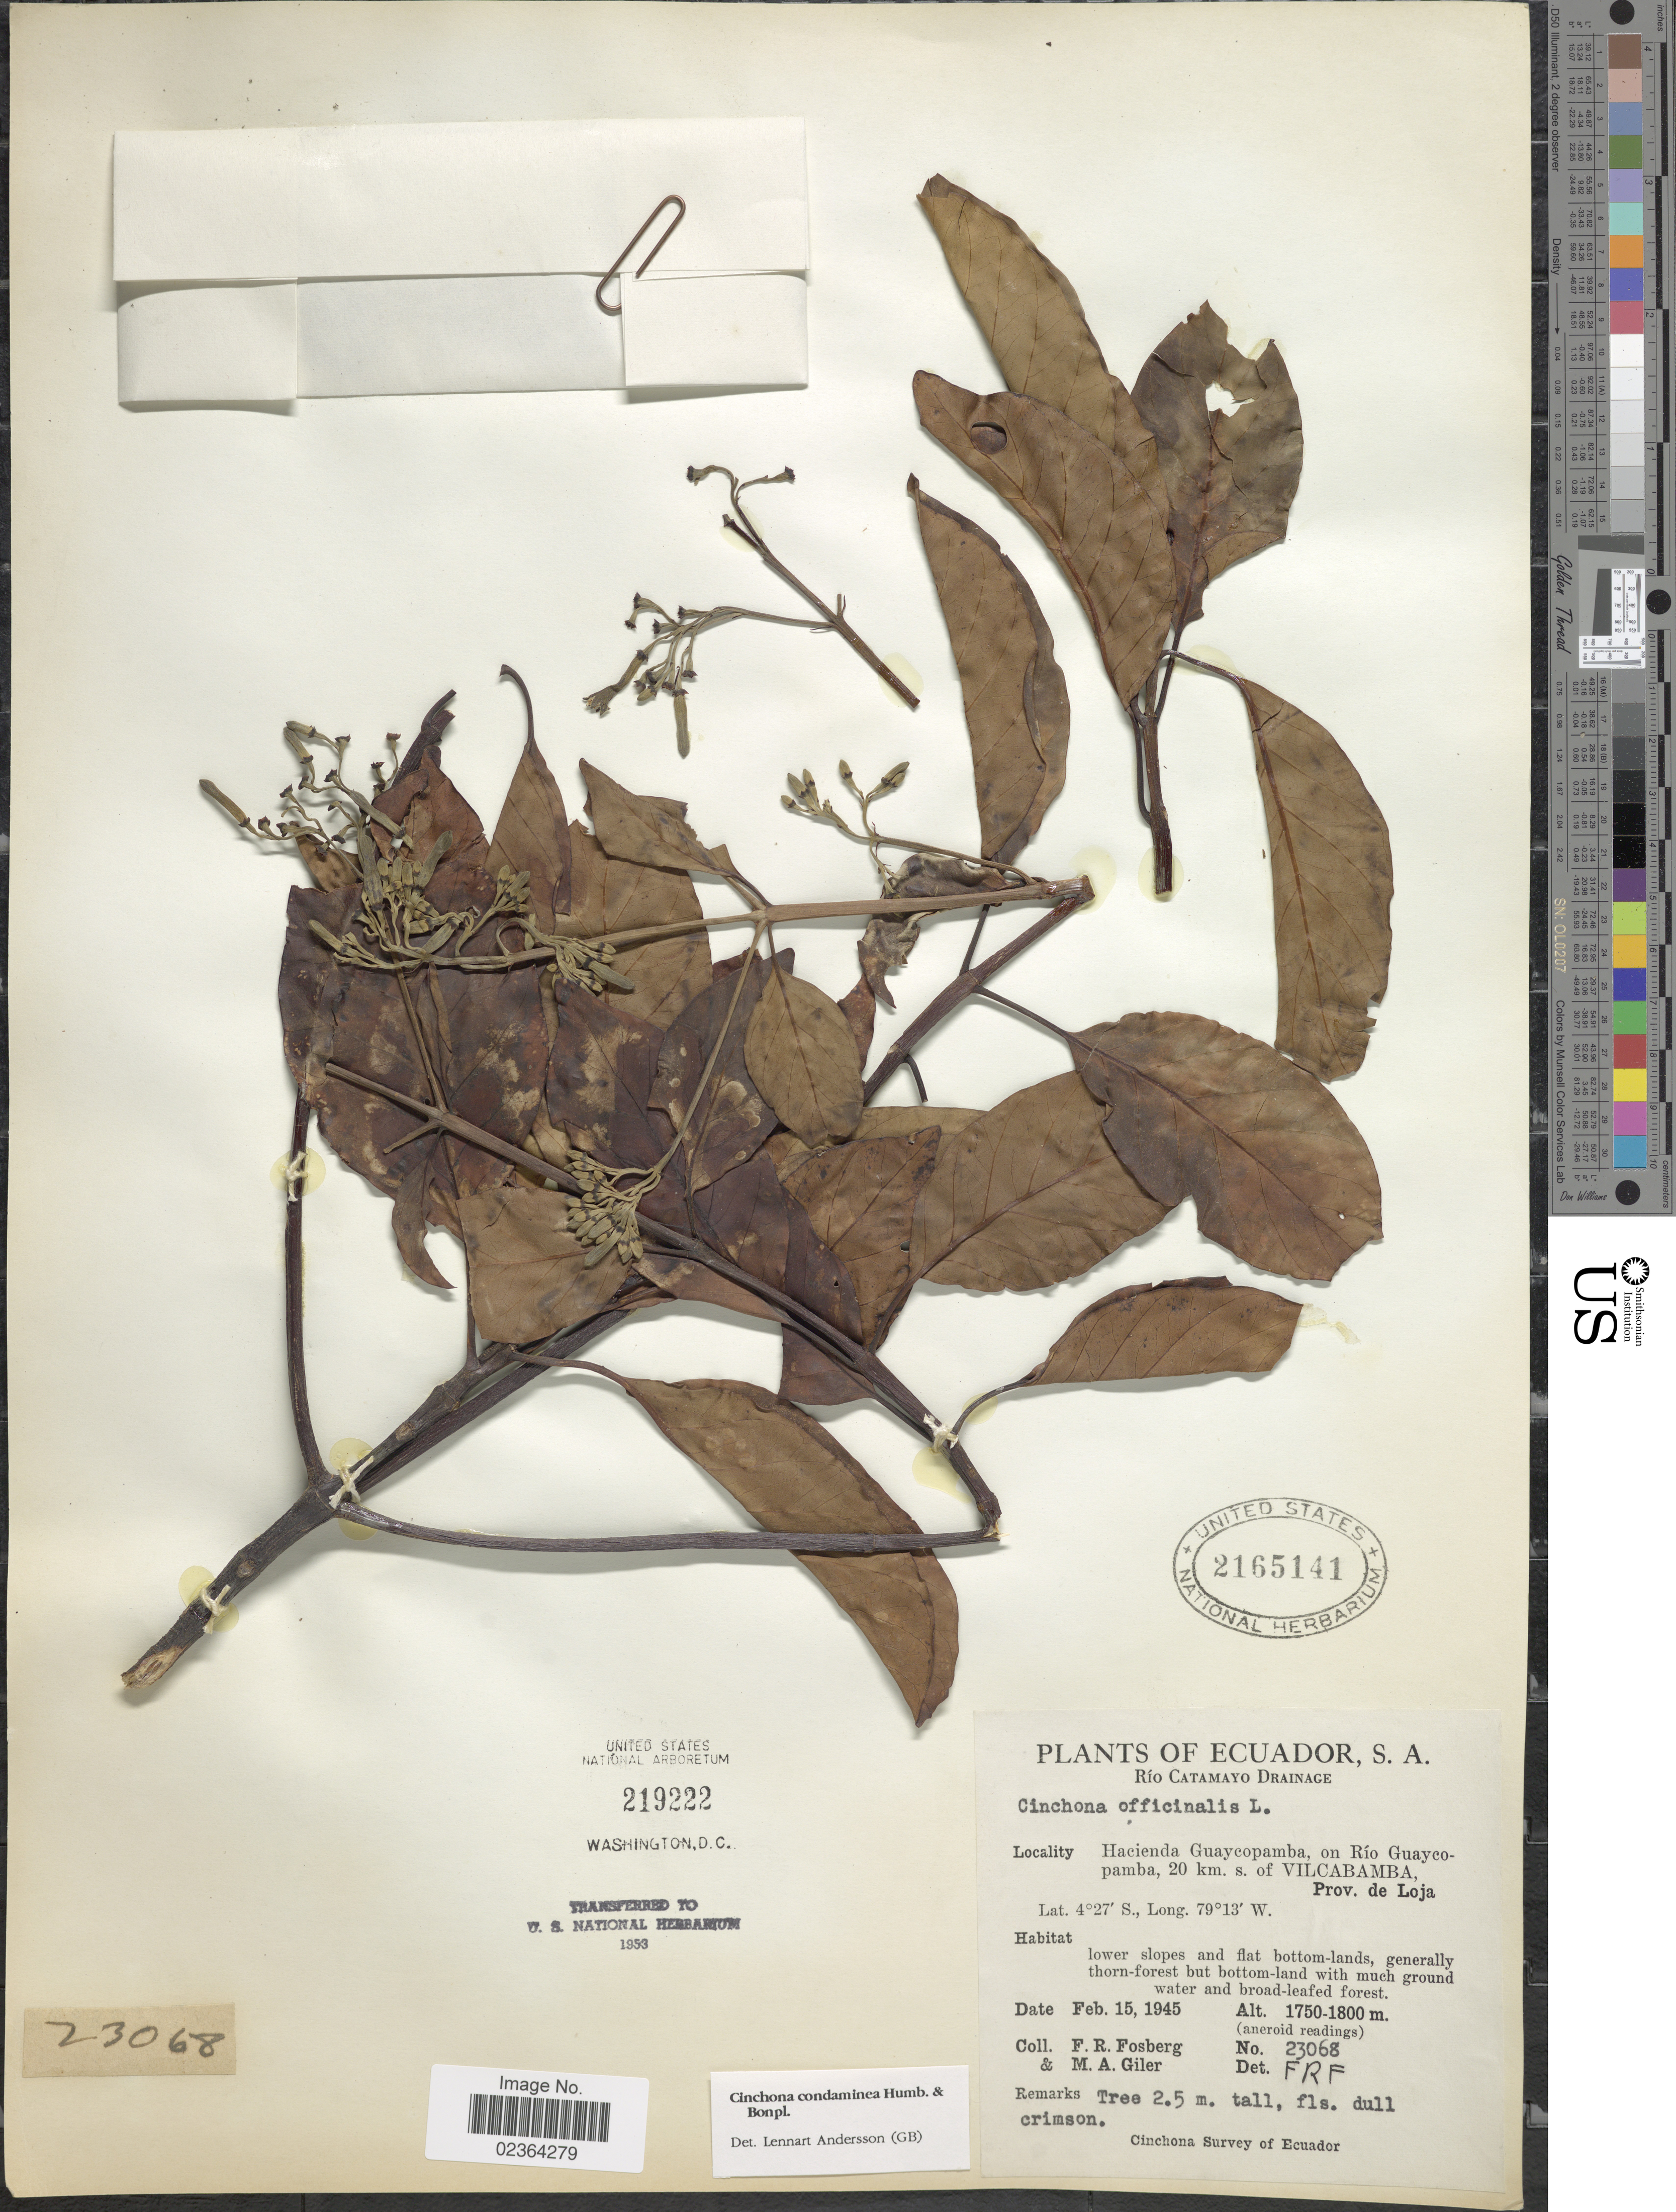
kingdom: Plantae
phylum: Tracheophyta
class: Magnoliopsida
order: Gentianales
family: Rubiaceae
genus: Cinchona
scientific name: Cinchona condaminea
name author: Humb. & Bonpl.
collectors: F. R. Fosberg & M. Giler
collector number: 23068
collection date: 1945-02-15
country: Ecuador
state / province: Loja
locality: Rio Catamayo Drainage, Quebrada Amarilla, Hacienda Guaycopamba, on Rio Guaycopamba, 20 km. s. of Vilcabamba, Prov. of Loja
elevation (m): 1750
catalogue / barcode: US 2165141